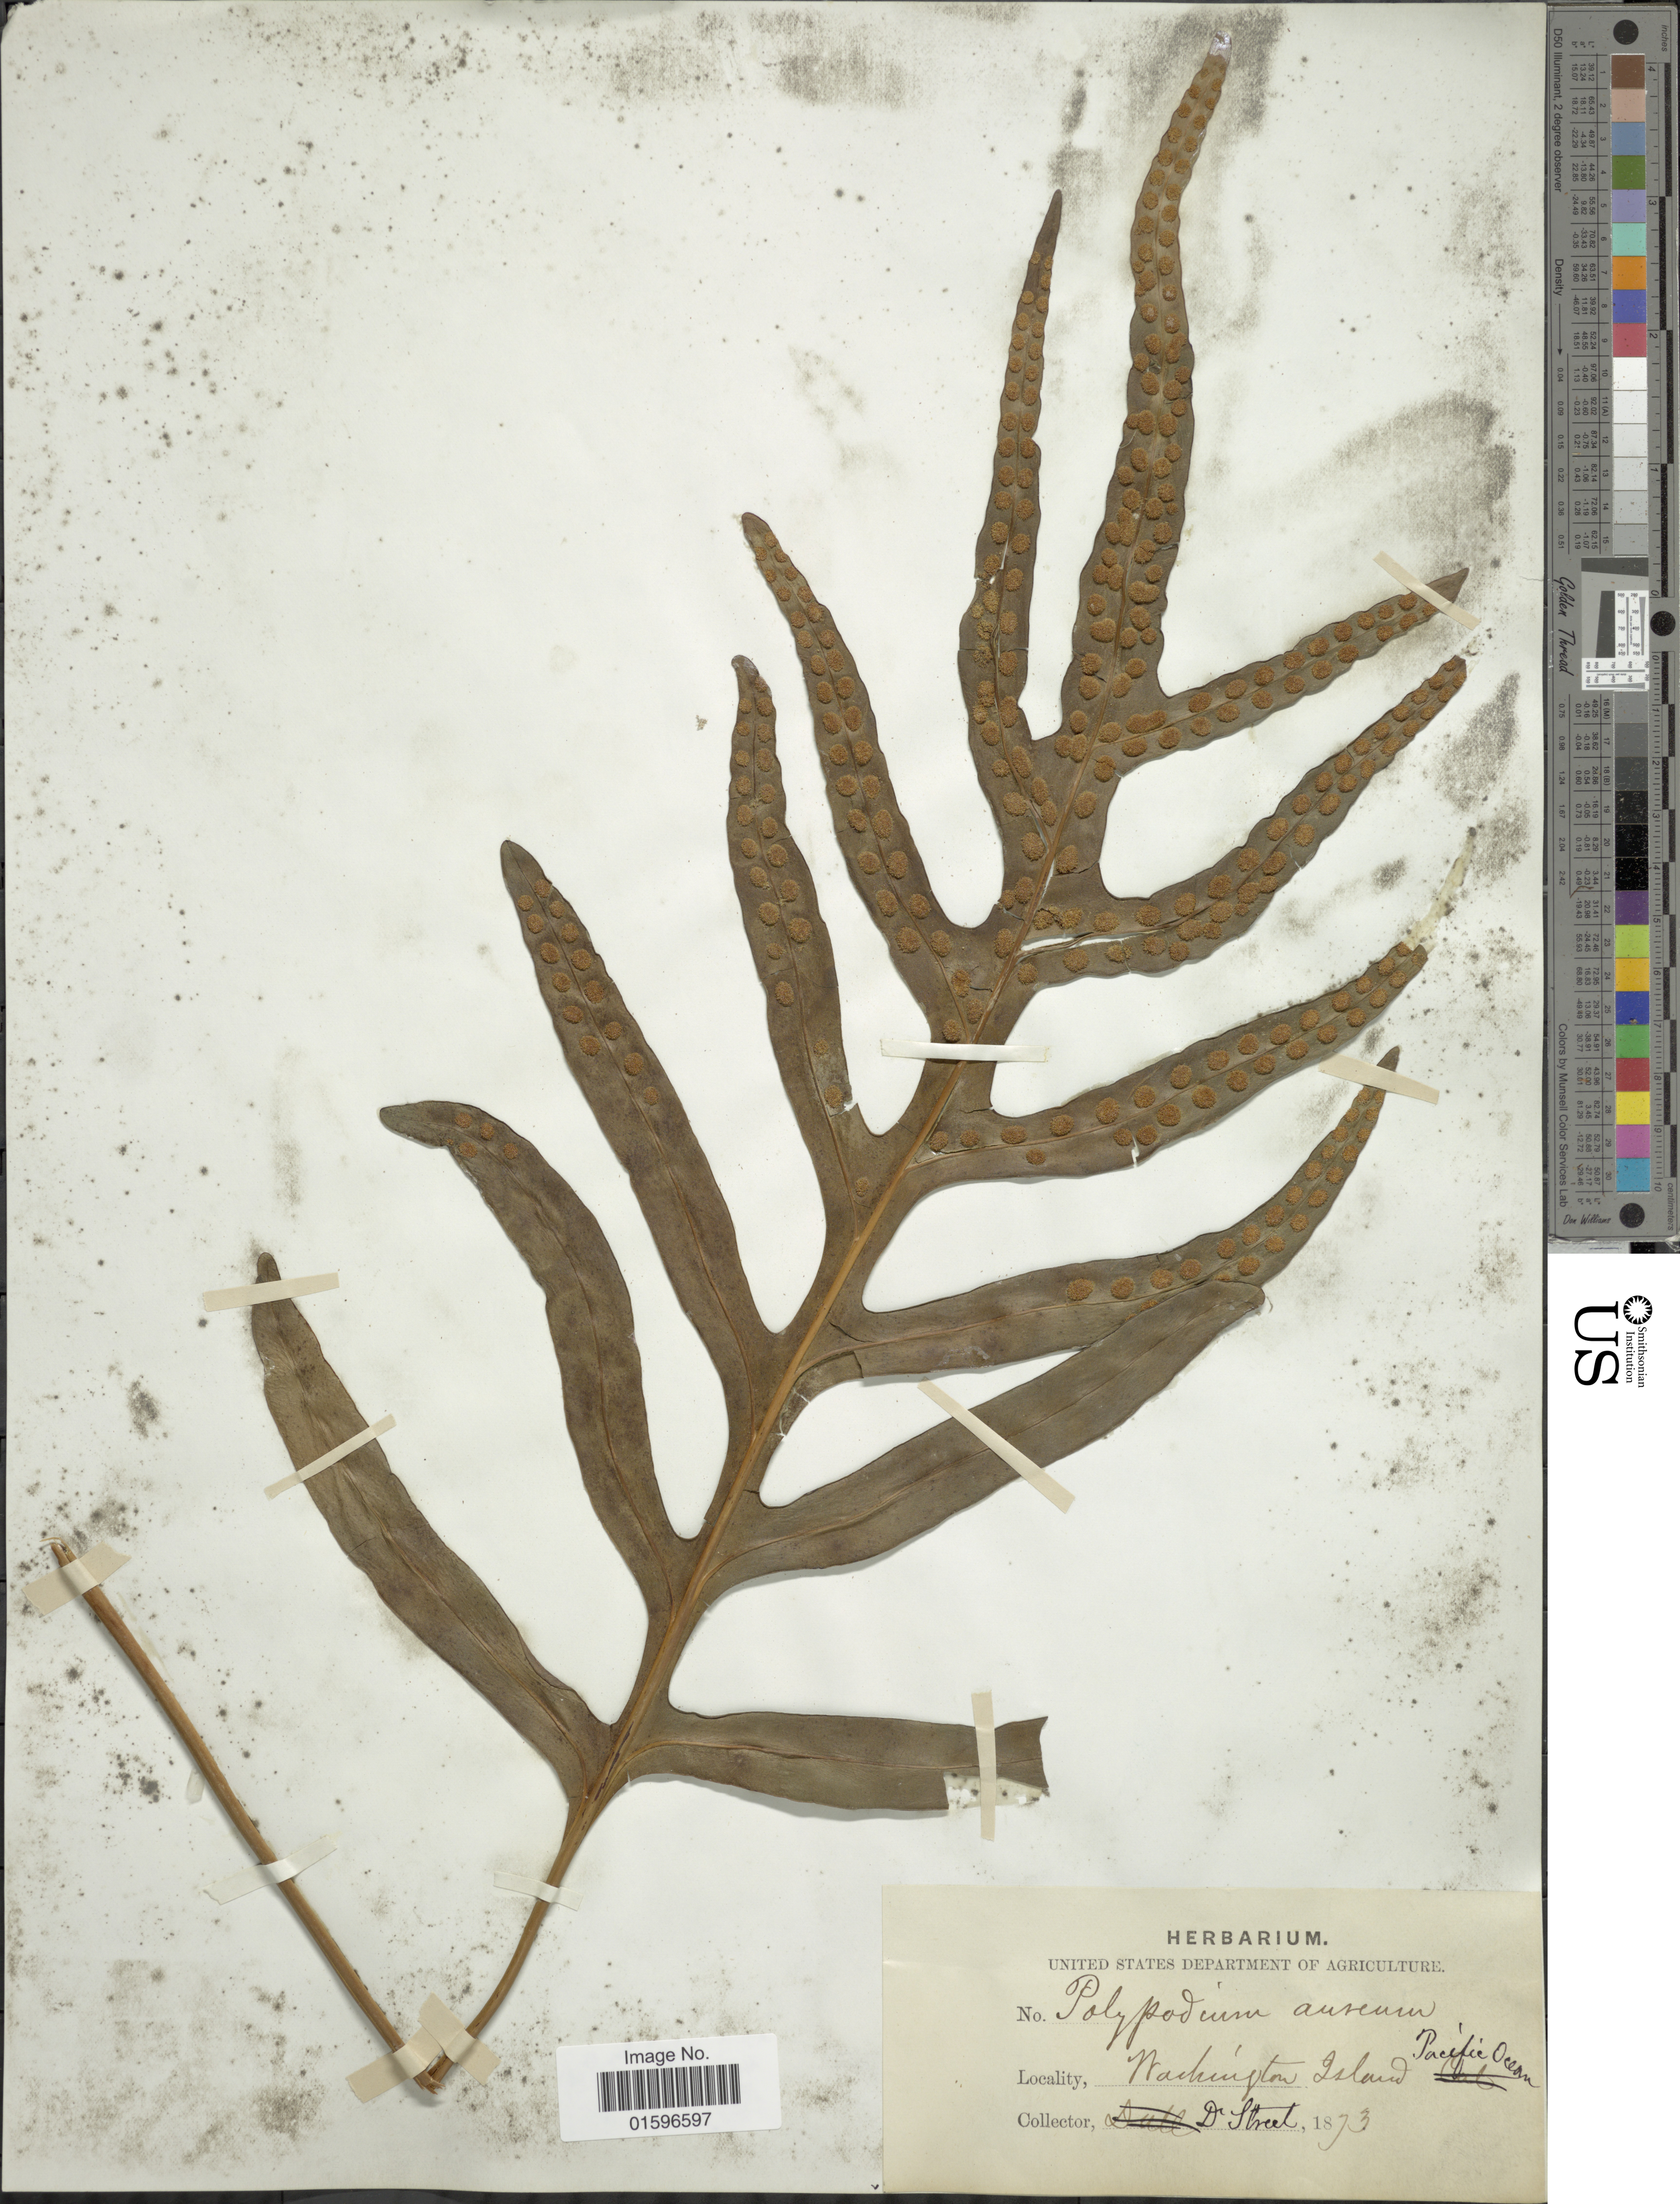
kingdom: Plantae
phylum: Tracheophyta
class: Polypodiopsida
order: Polypodiales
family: Polypodiaceae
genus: Polypodium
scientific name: Polypodium scolopendria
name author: Burm. f.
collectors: D. Street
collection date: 1873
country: Kiribati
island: Teraina [Washington]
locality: Washington Island, Pacific Ocean [interpreted]